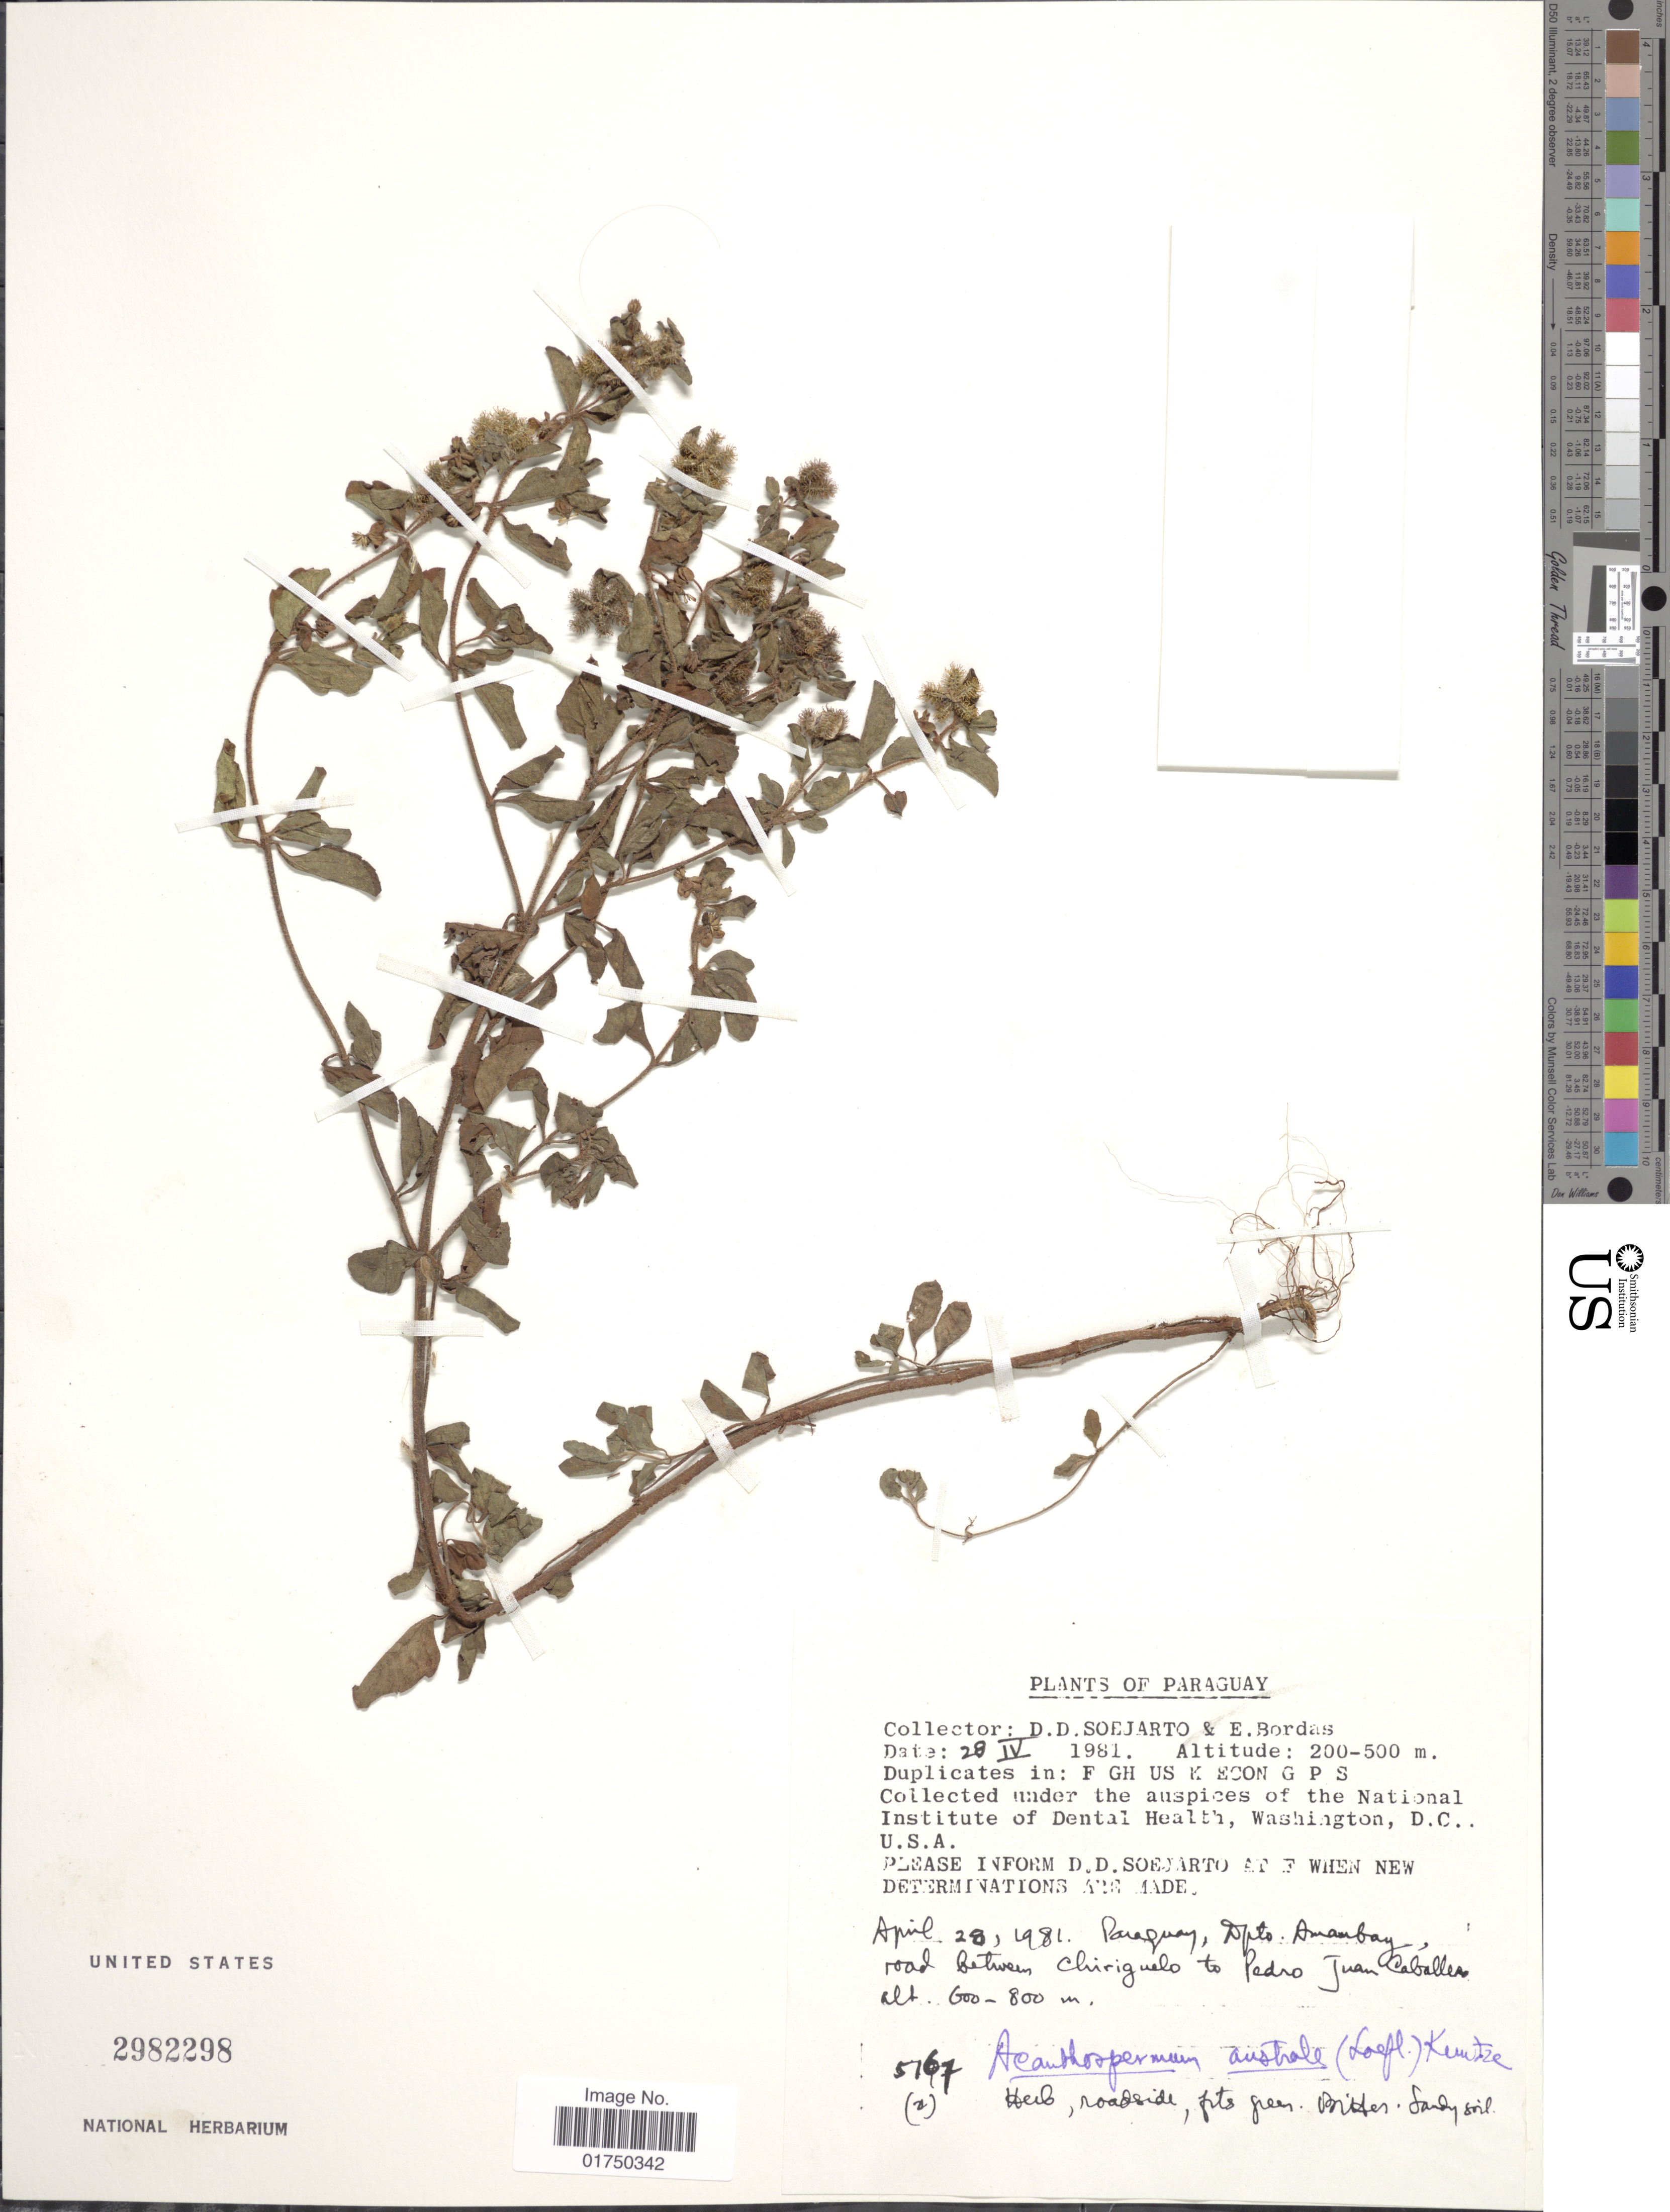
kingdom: Plantae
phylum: Tracheophyta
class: Magnoliopsida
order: Asterales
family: Asteraceae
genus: Acanthospermum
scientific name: Acanthospermum australe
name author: (Loefl.) Kuntze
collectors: E. Bordas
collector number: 5167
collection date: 1981-04-28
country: Paraguay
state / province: Amambay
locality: Paraguay, Dpto. Amambay, road between Chiriguelo to Pedro Juan Caballeras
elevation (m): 600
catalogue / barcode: US 2982298